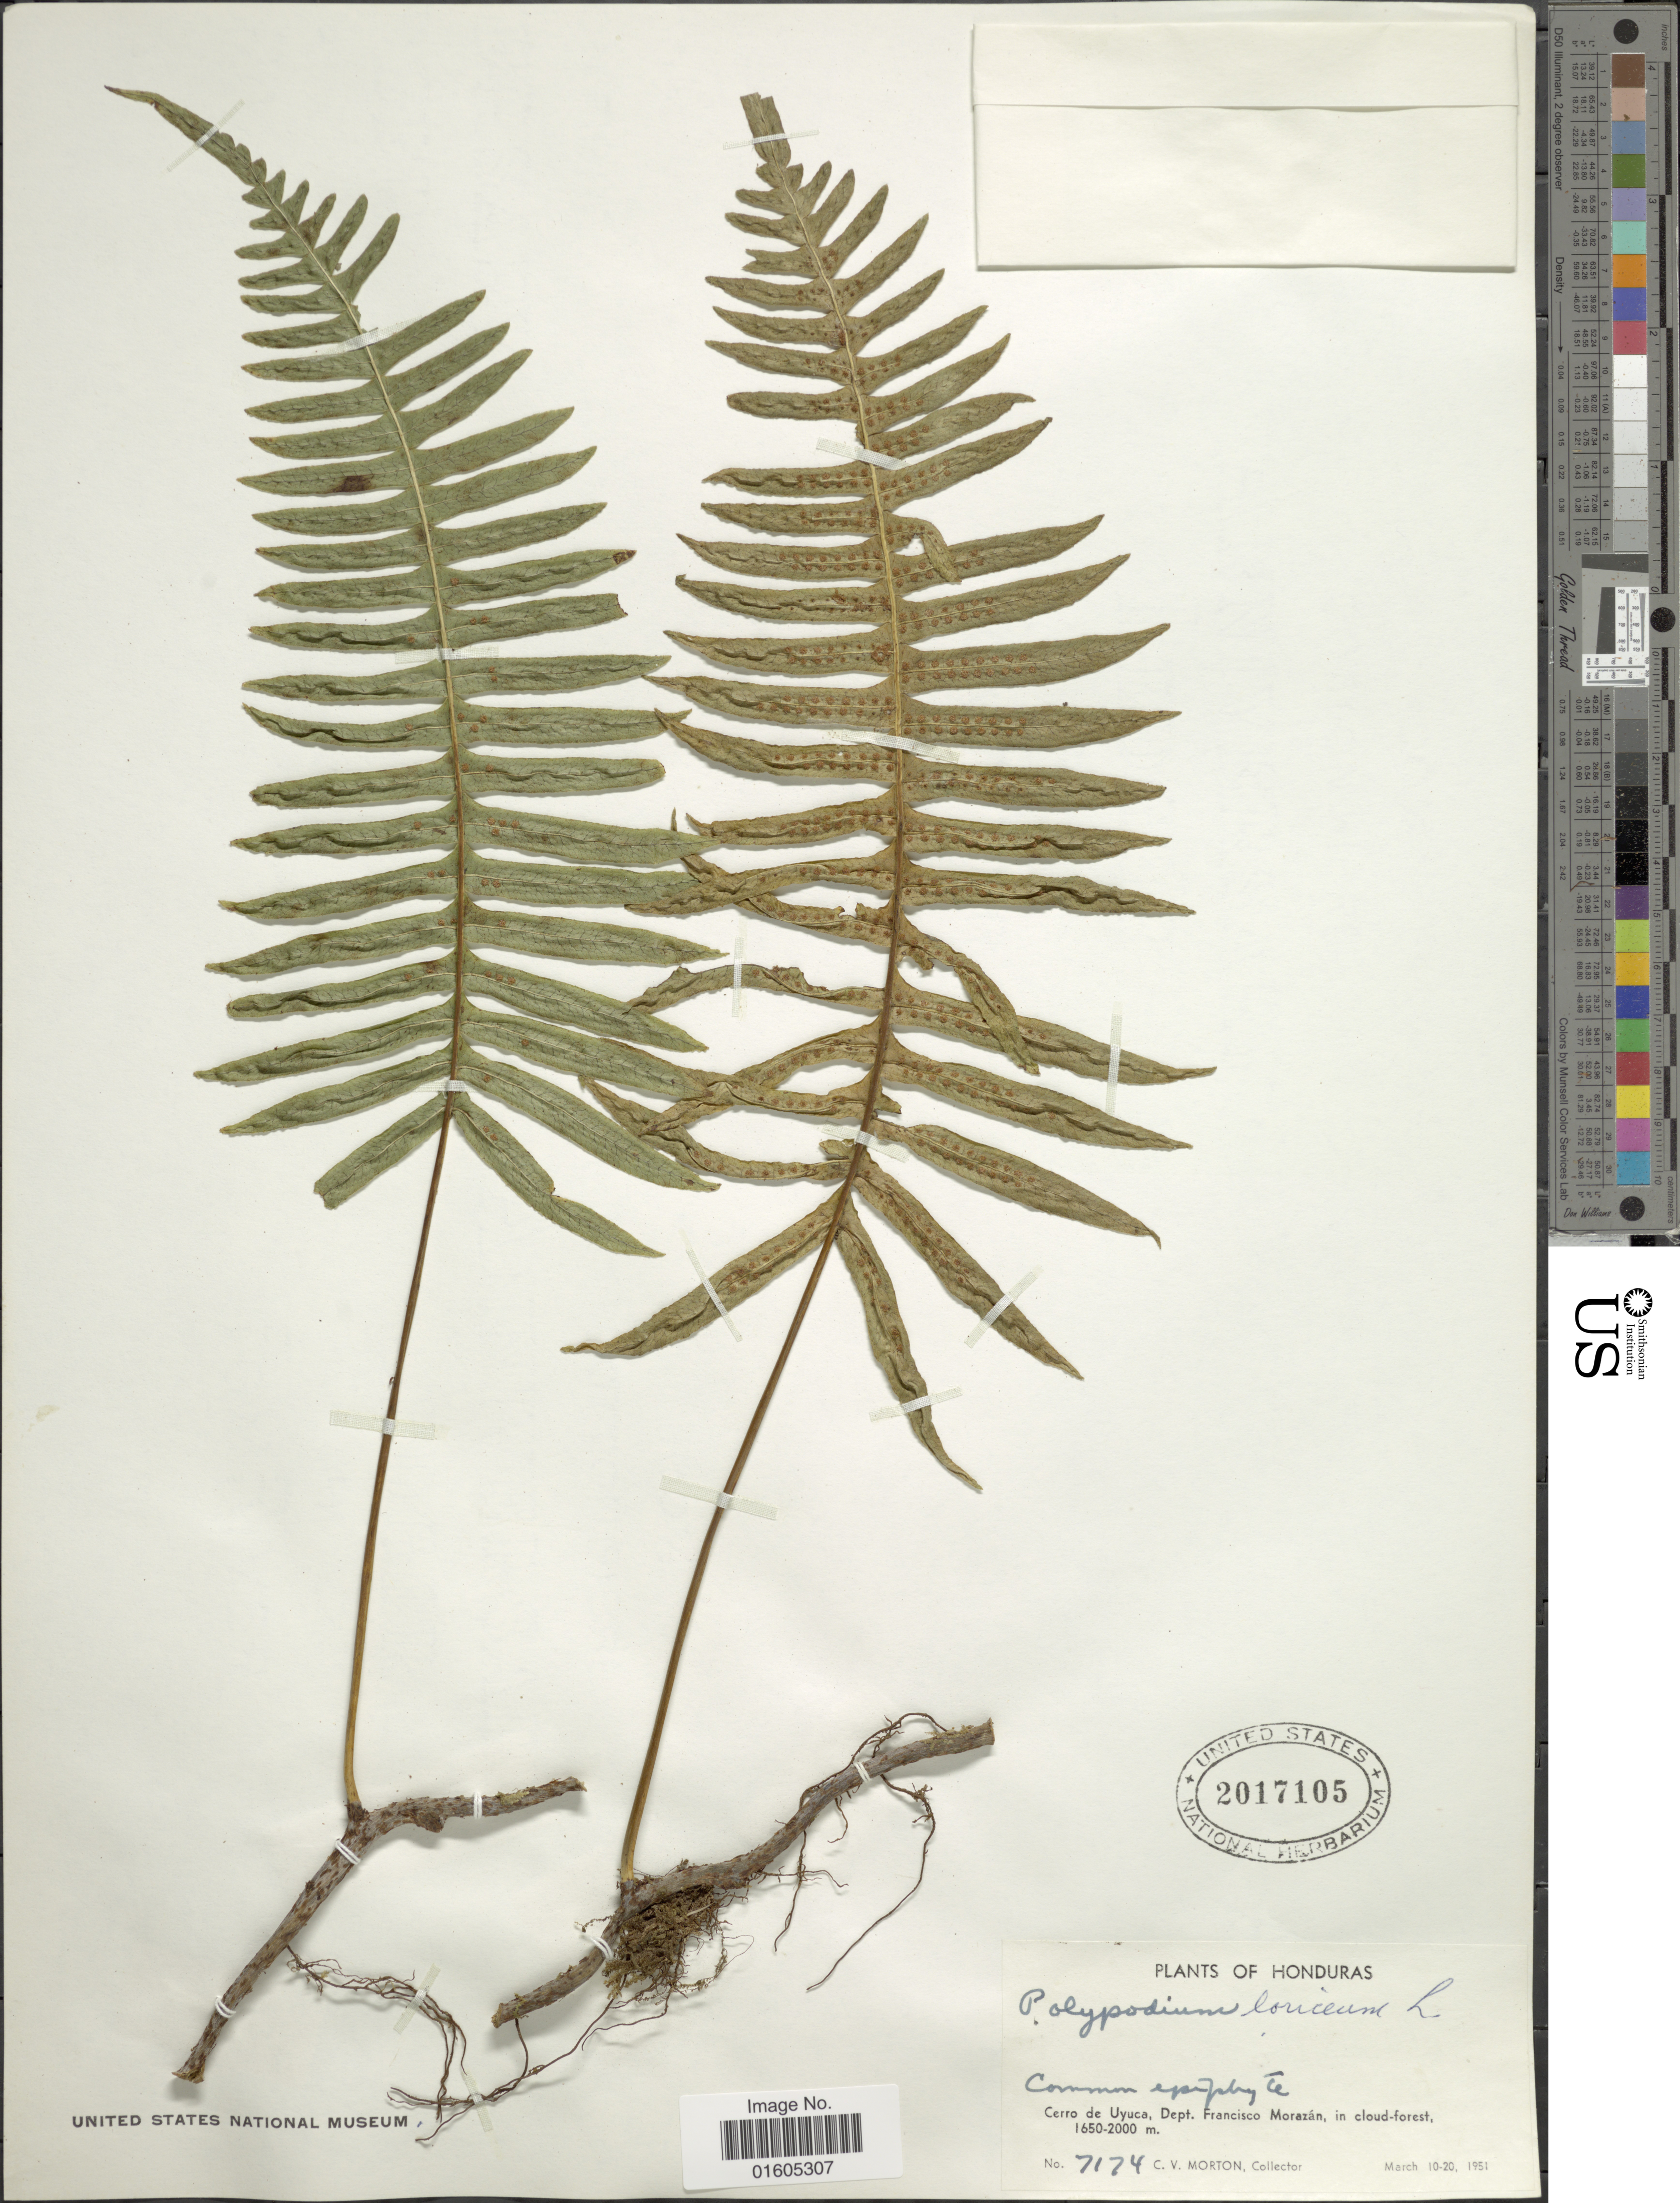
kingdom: Plantae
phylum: Tracheophyta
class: Polypodiopsida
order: Polypodiales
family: Polypodiaceae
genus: Serpocaulon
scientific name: Serpocaulon loriceum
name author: (L.) A.R. Sm.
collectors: C. V. Morton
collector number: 7174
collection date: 1951-03-10/1951-03-20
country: Honduras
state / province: Fco. Morazán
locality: Cerro de Uyuca, Dept. Francisco Morazán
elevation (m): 1650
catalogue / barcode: US 2017105